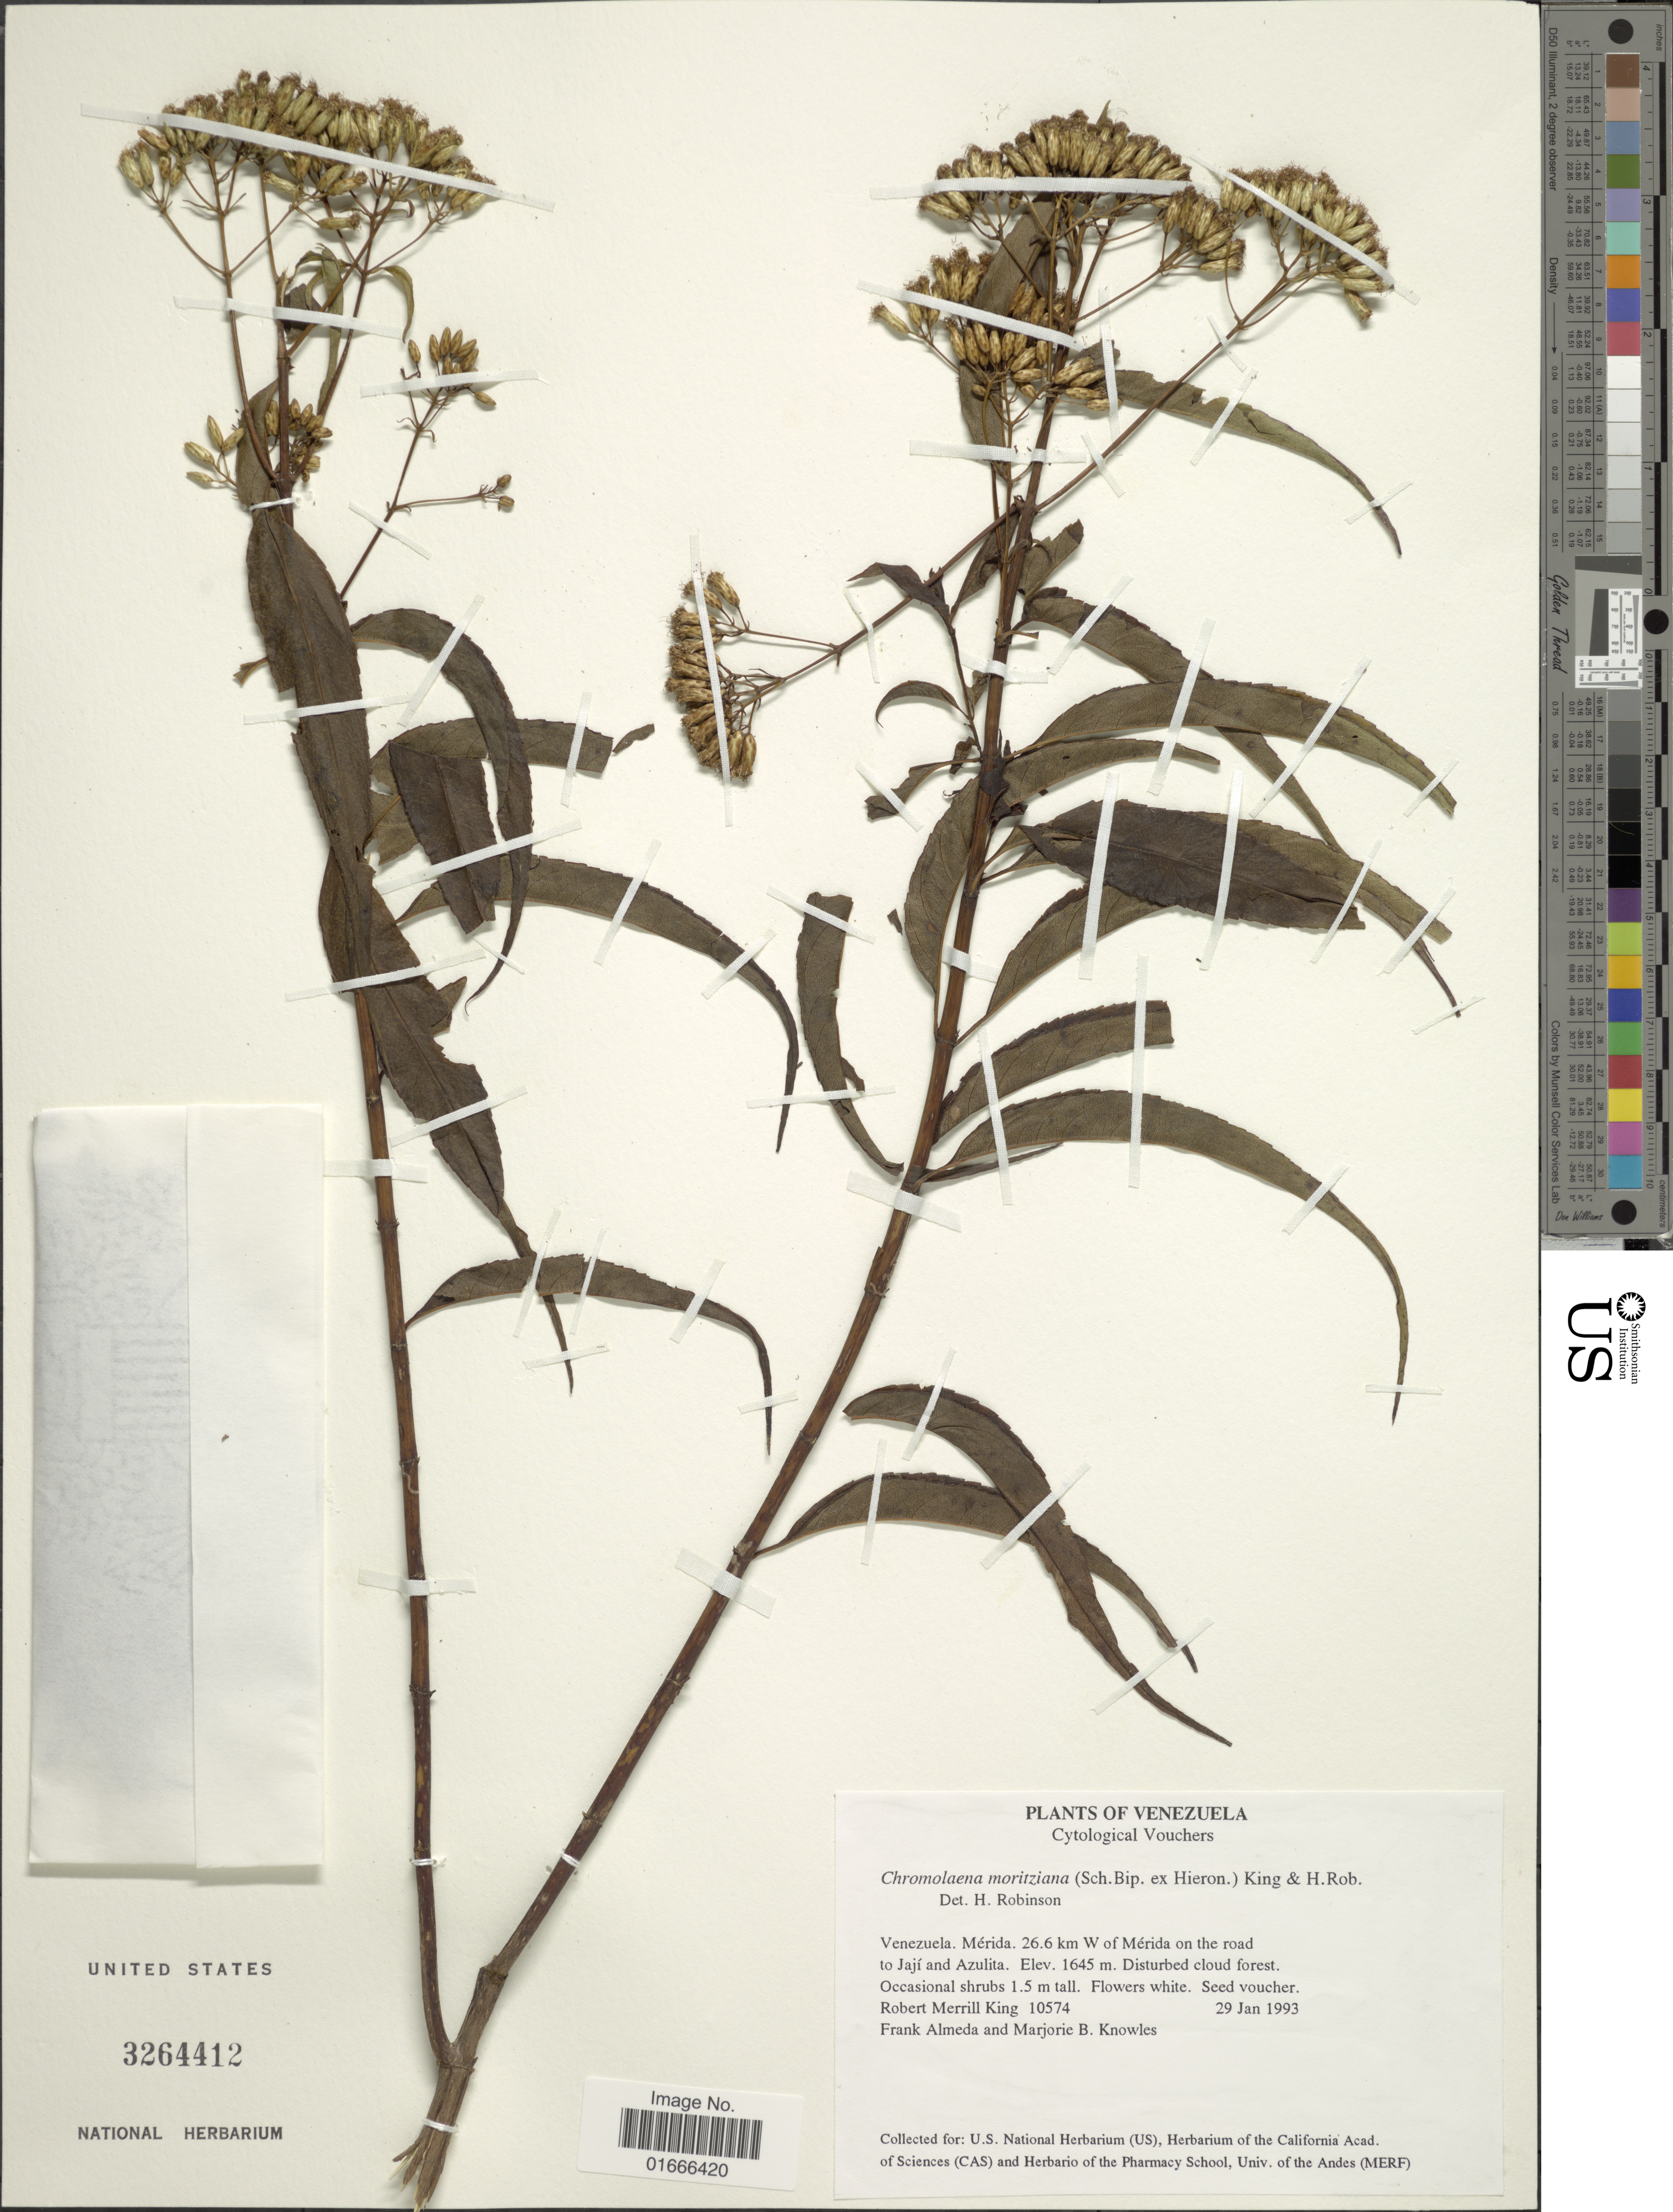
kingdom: Plantae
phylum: Tracheophyta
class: Magnoliopsida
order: Asterales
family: Asteraceae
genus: Chromolaena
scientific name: Chromolaena moritziana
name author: (Sch. Bip.) R.M. King & H. Rob.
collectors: R. M. King, F. Almeda & M. B. Knowles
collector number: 10574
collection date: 1993-01-29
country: Venezuela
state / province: Mérida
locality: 26.6 km W of Merida on the road to Jaji and Azulita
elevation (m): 1645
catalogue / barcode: US 3264412